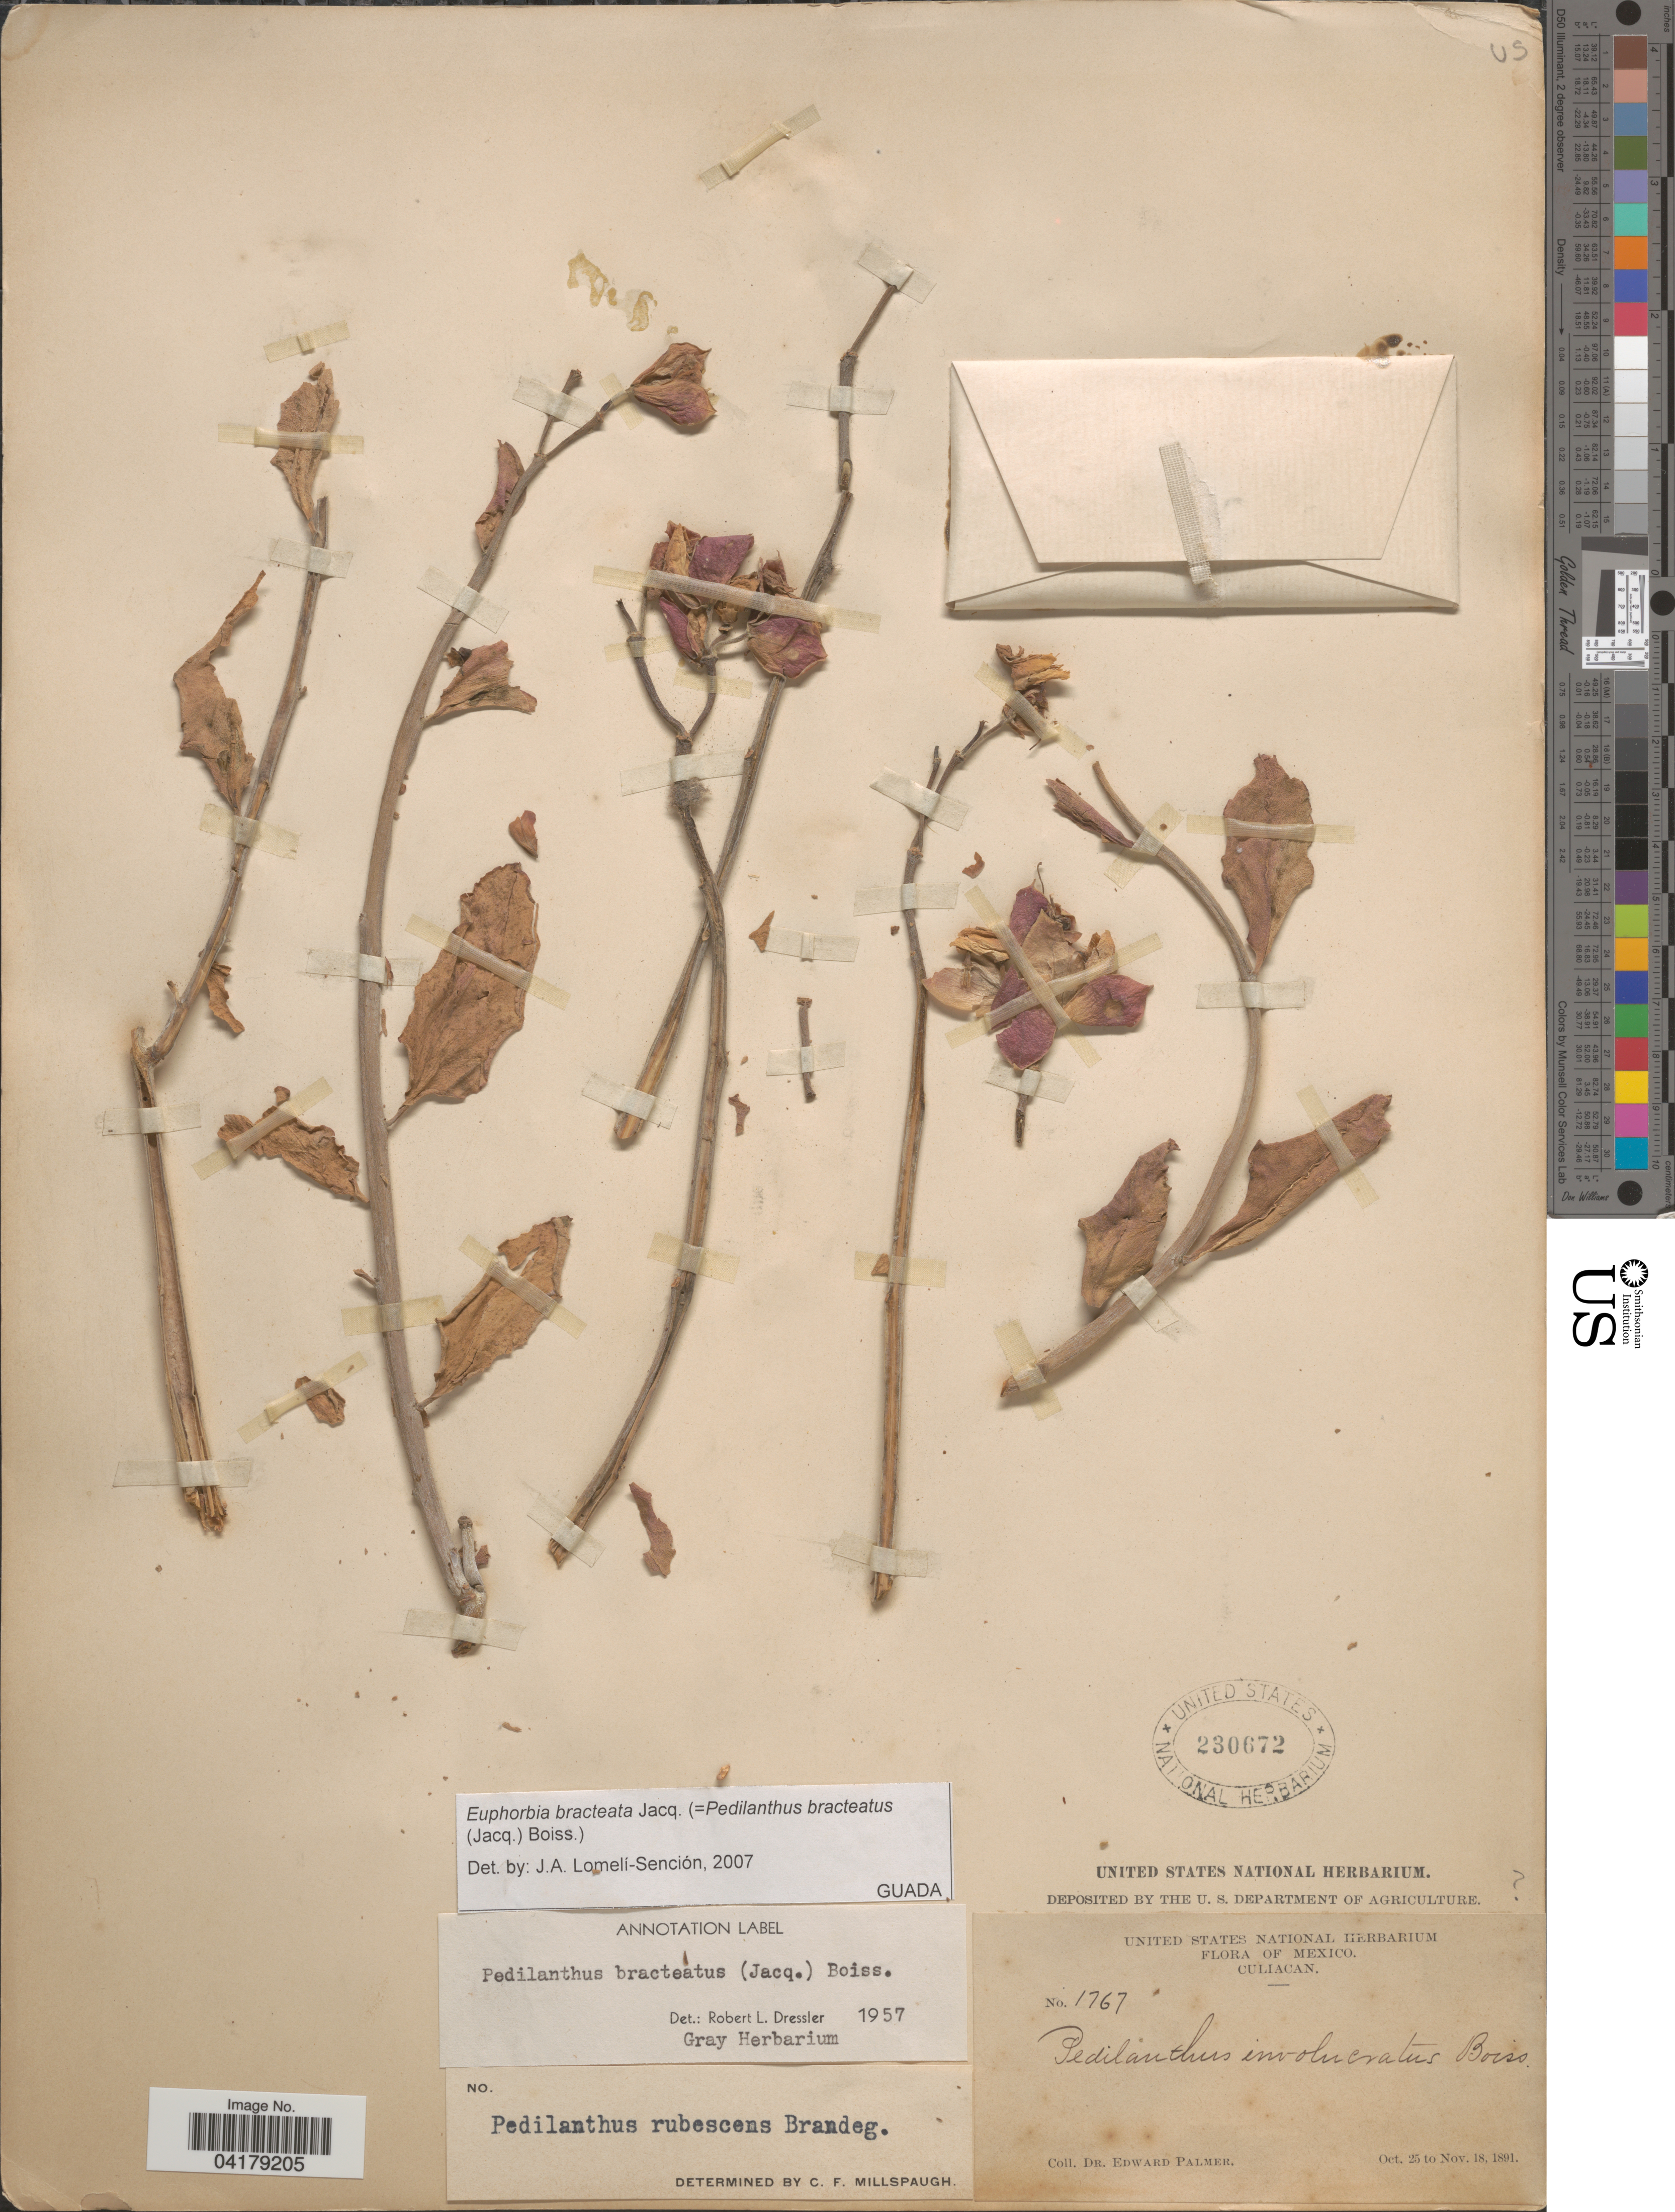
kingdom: Plantae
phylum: Tracheophyta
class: Magnoliopsida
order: Malpighiales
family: Euphorbiaceae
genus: Euphorbia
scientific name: Euphorbia bracteata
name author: Jacq.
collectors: E. Palmer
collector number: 1767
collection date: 1891-10-25/1891-11-18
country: Mexico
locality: Culiacan.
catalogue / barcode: US 230672